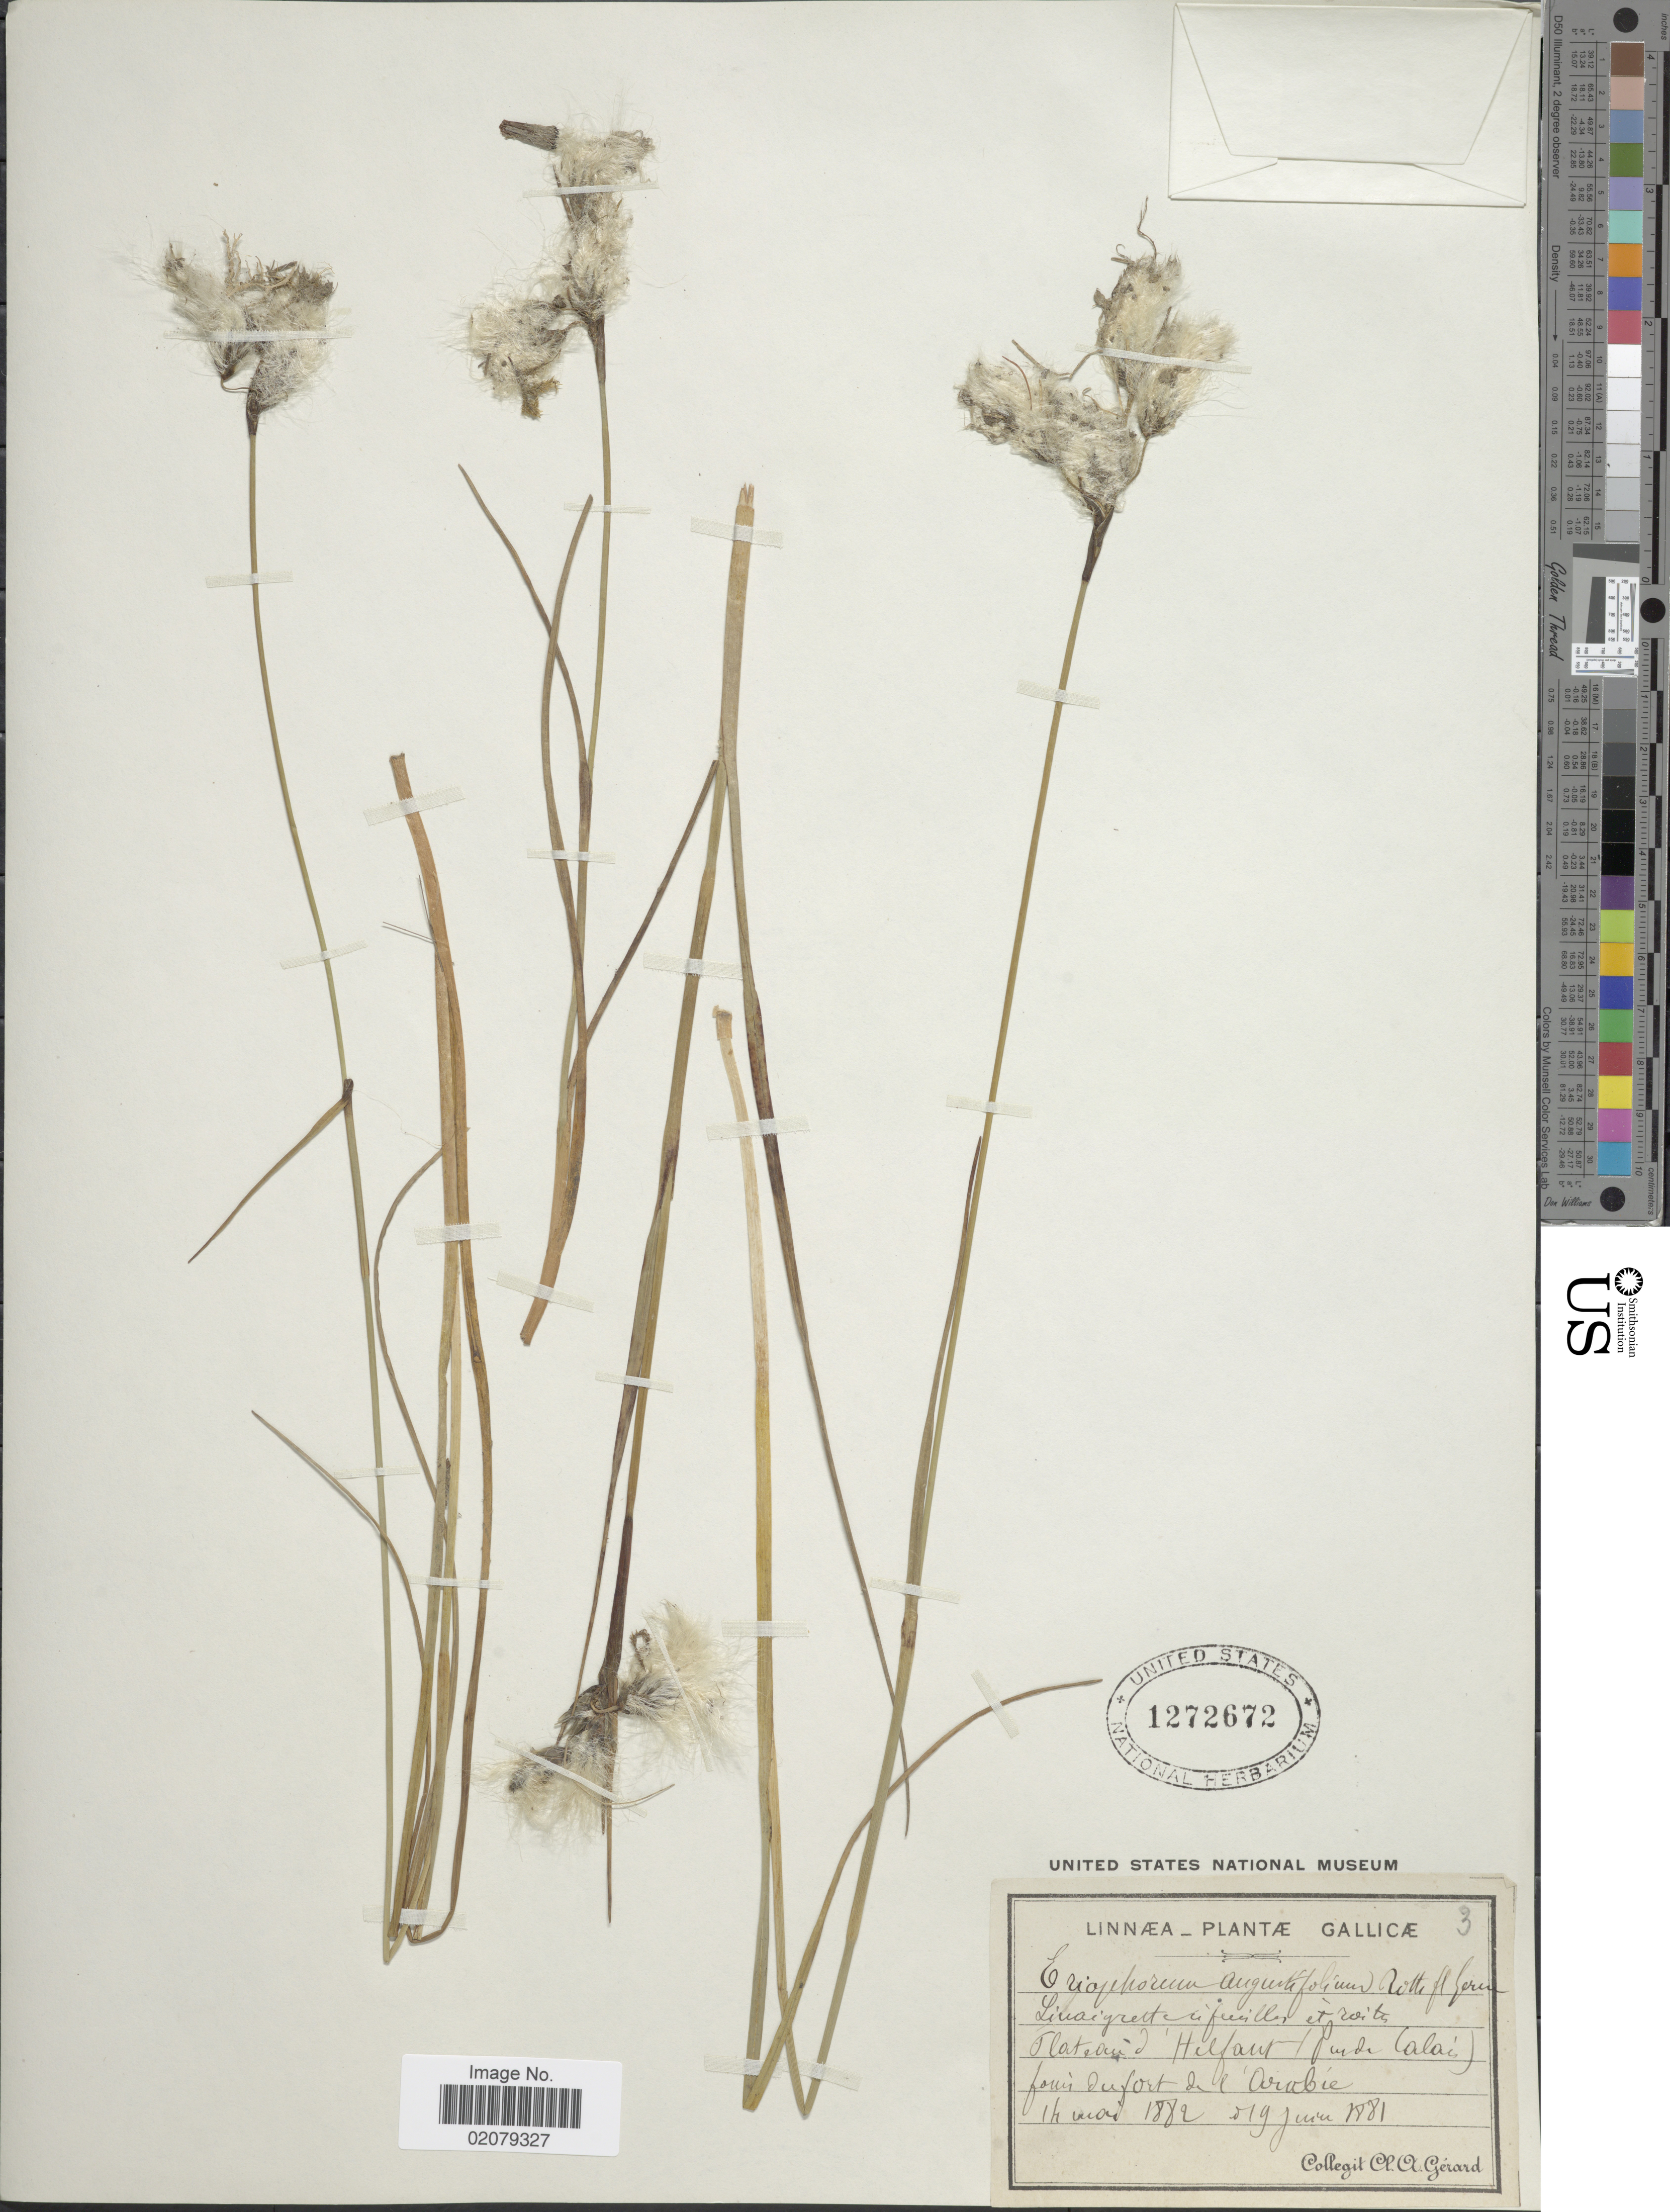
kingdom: Plantae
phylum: Tracheophyta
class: Liliopsida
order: Poales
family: Cyperaceae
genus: Eriophorum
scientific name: Eriophorum angustifolium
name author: Honck.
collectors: C. Gerard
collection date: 1881-06-19/1882-05-14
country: France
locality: Gallicae, Plateau Helfaut Puida Calai from Dufort de la Orabie [interpreted]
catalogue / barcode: US 1272672